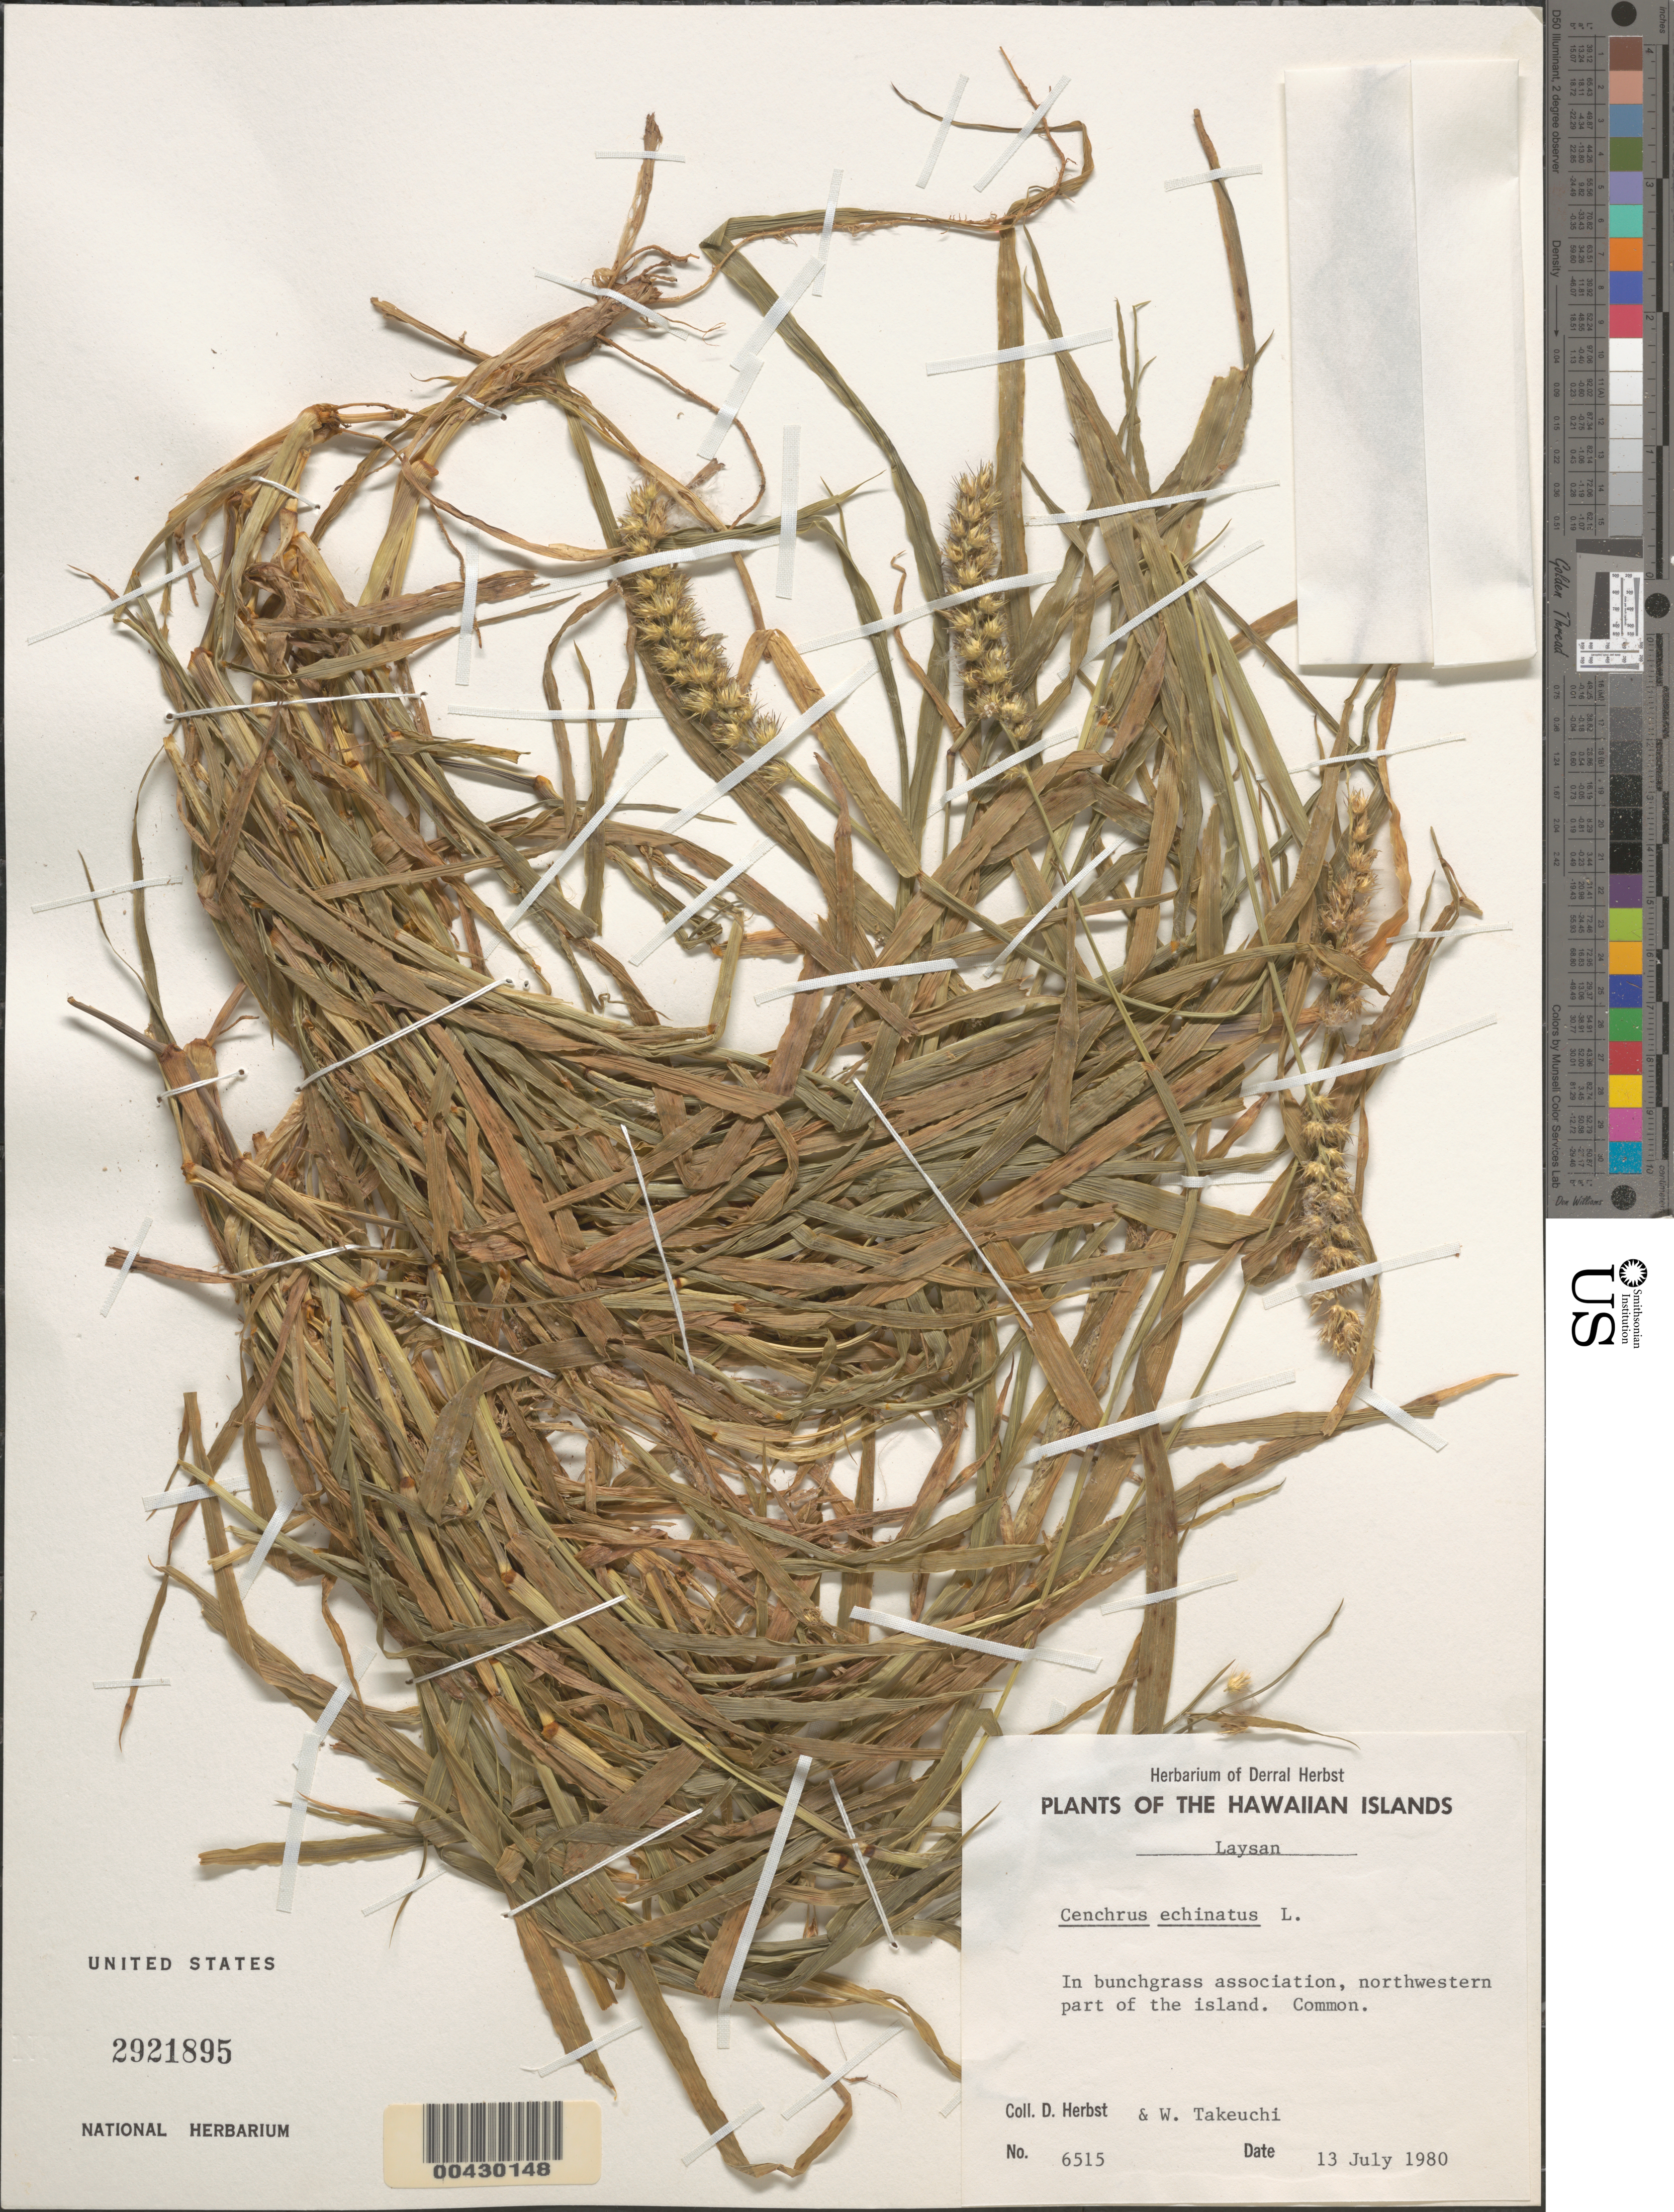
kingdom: Plantae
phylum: Tracheophyta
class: Liliopsida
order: Poales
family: Poaceae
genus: Cenchrus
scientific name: Cenchrus echinatus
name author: L.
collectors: D. R. Herbst & W. N. Takeuchi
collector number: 6515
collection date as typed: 13 Jul 1980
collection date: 1980-07-13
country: United States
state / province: Hawaii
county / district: Honolulu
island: Laysan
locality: northwestern part of the island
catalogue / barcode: US 2921895